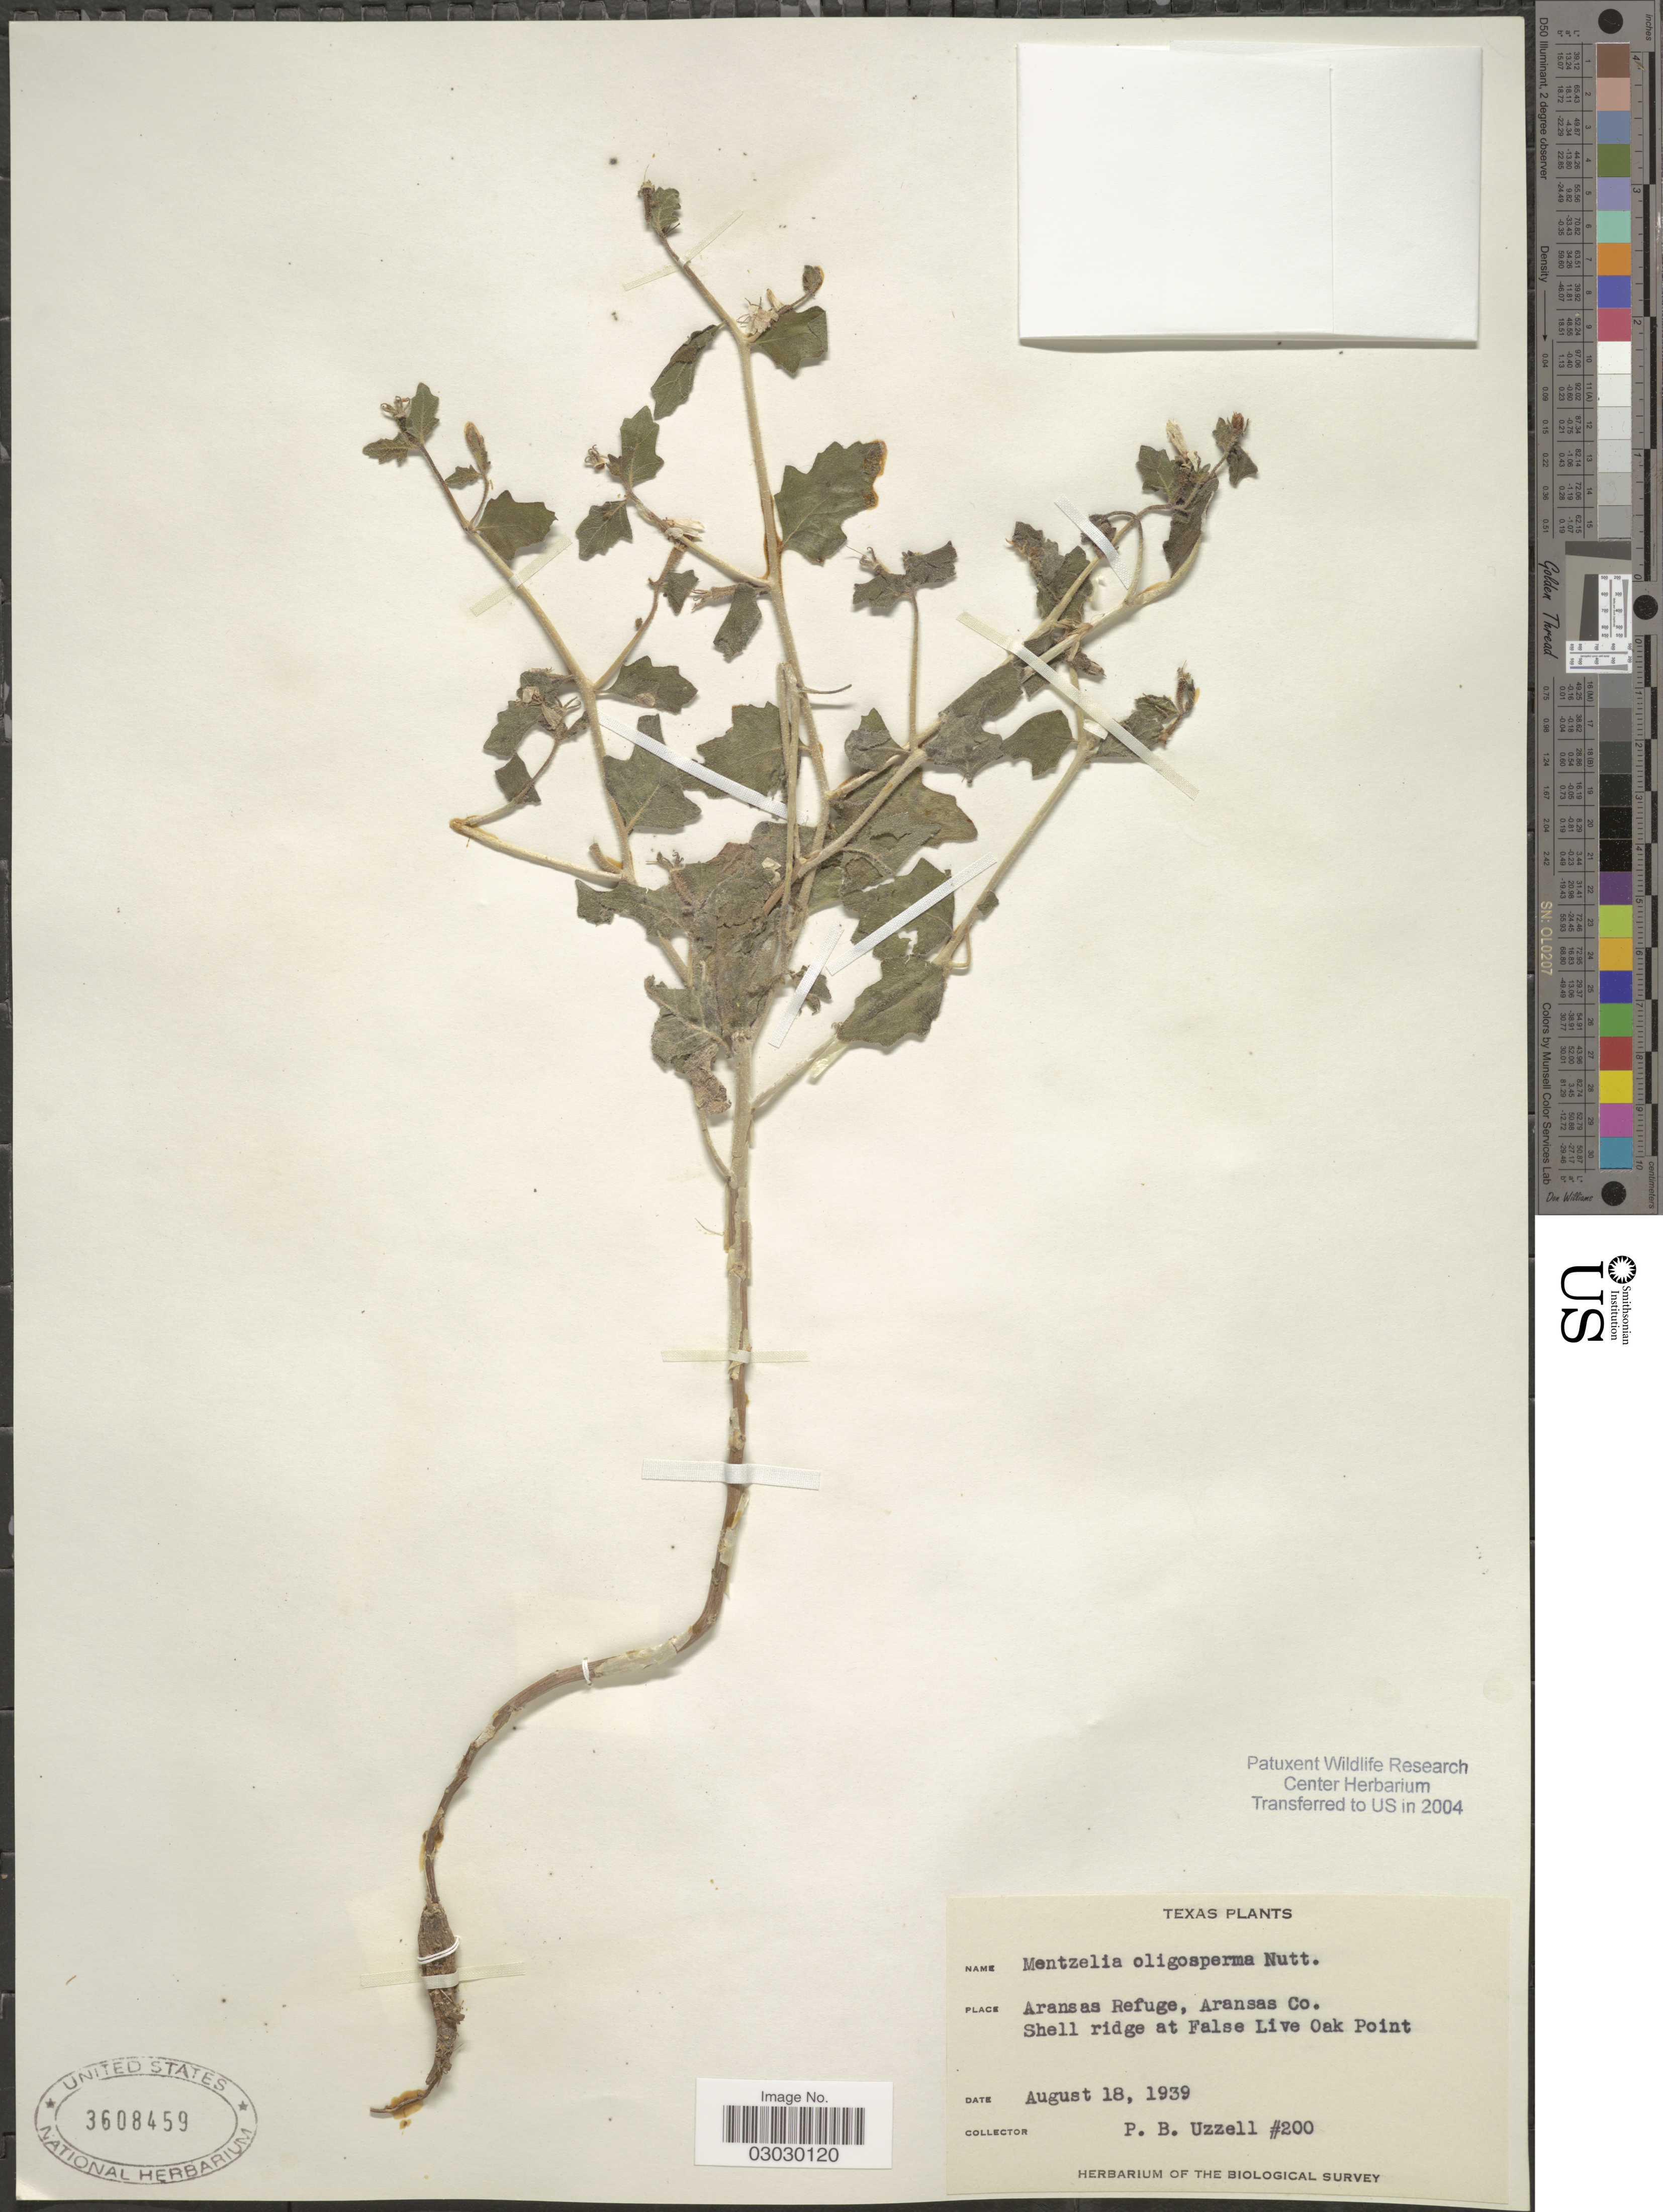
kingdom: Plantae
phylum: Tracheophyta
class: Magnoliopsida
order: Cornales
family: Loasaceae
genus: Mentzelia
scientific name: Mentzelia oligosperma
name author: Nutt. ex Sims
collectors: P. Uzzell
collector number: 200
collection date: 1939-08-18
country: United States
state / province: Texas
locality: Aransas Refuge, Aransas Co. Shell ridge at False Live Oak Point.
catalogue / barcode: US 3608459